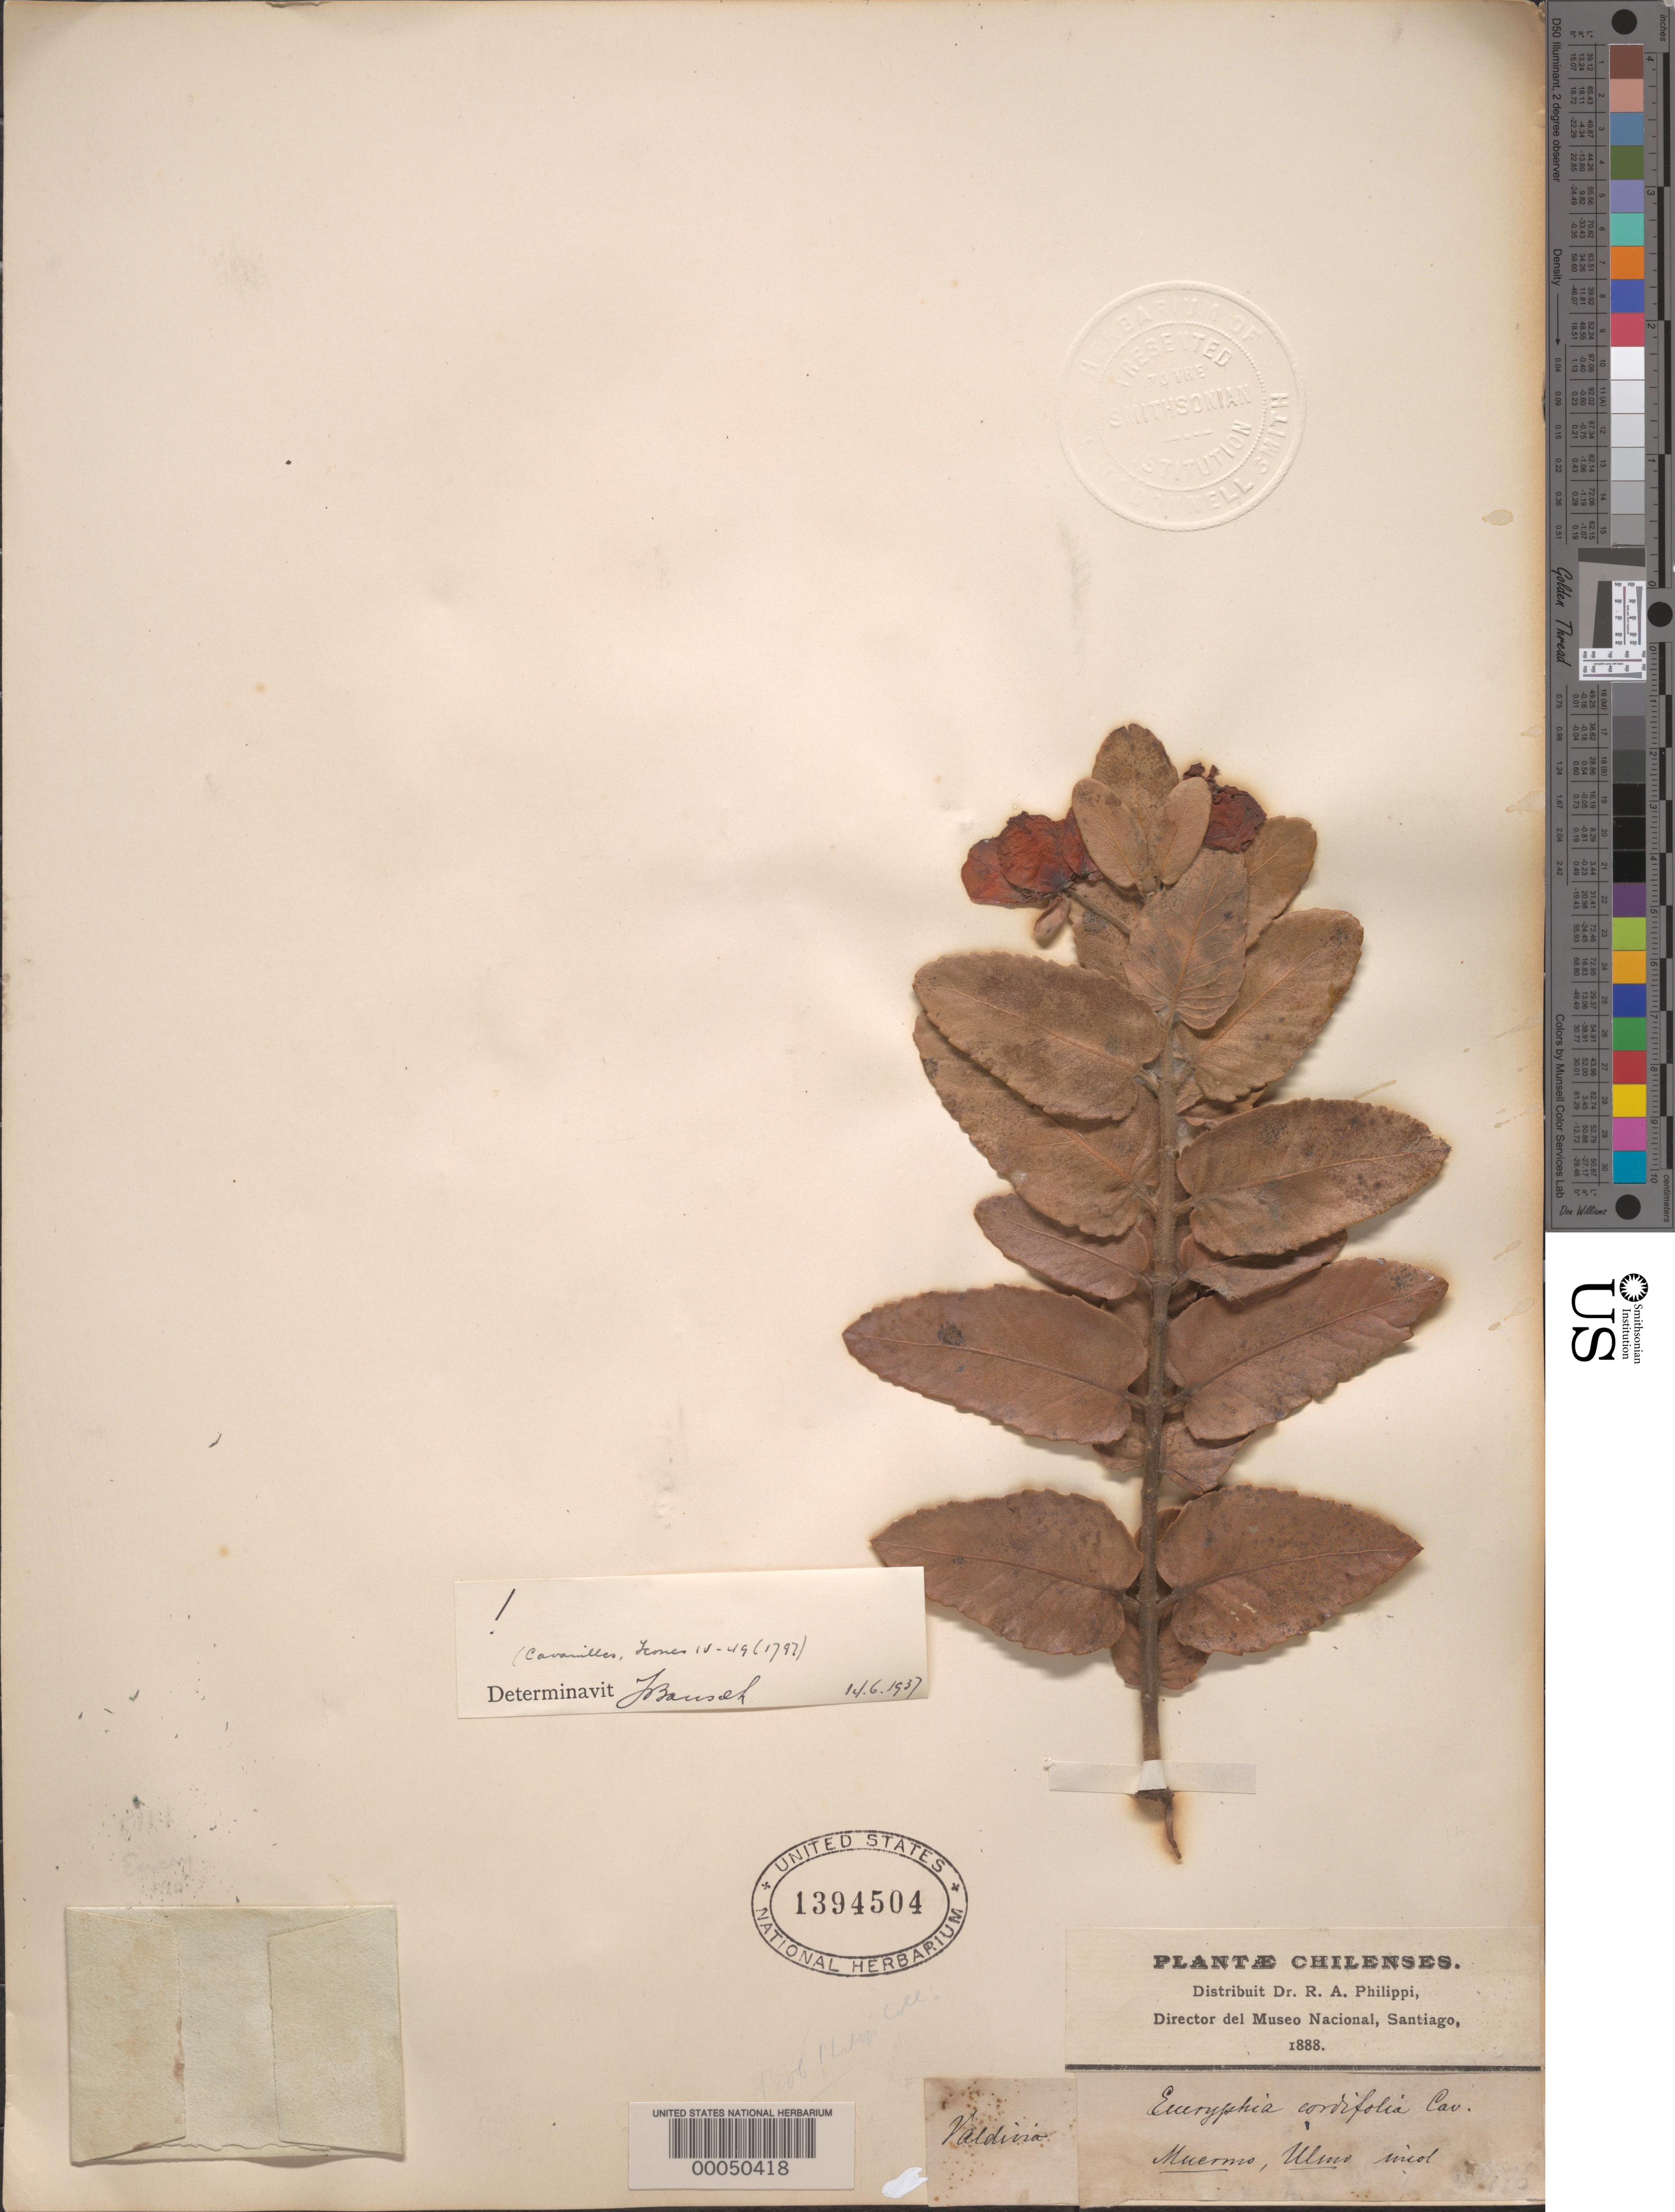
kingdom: Plantae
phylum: Tracheophyta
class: Magnoliopsida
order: Oxalidales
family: Cunoniaceae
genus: Eucryphia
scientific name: Eucryphia cordifolia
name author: Cav.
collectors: R. A. Philippi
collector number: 1176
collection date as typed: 1888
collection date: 1888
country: Chile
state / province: Los Lagos (X)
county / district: Valdivia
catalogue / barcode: US 1394504